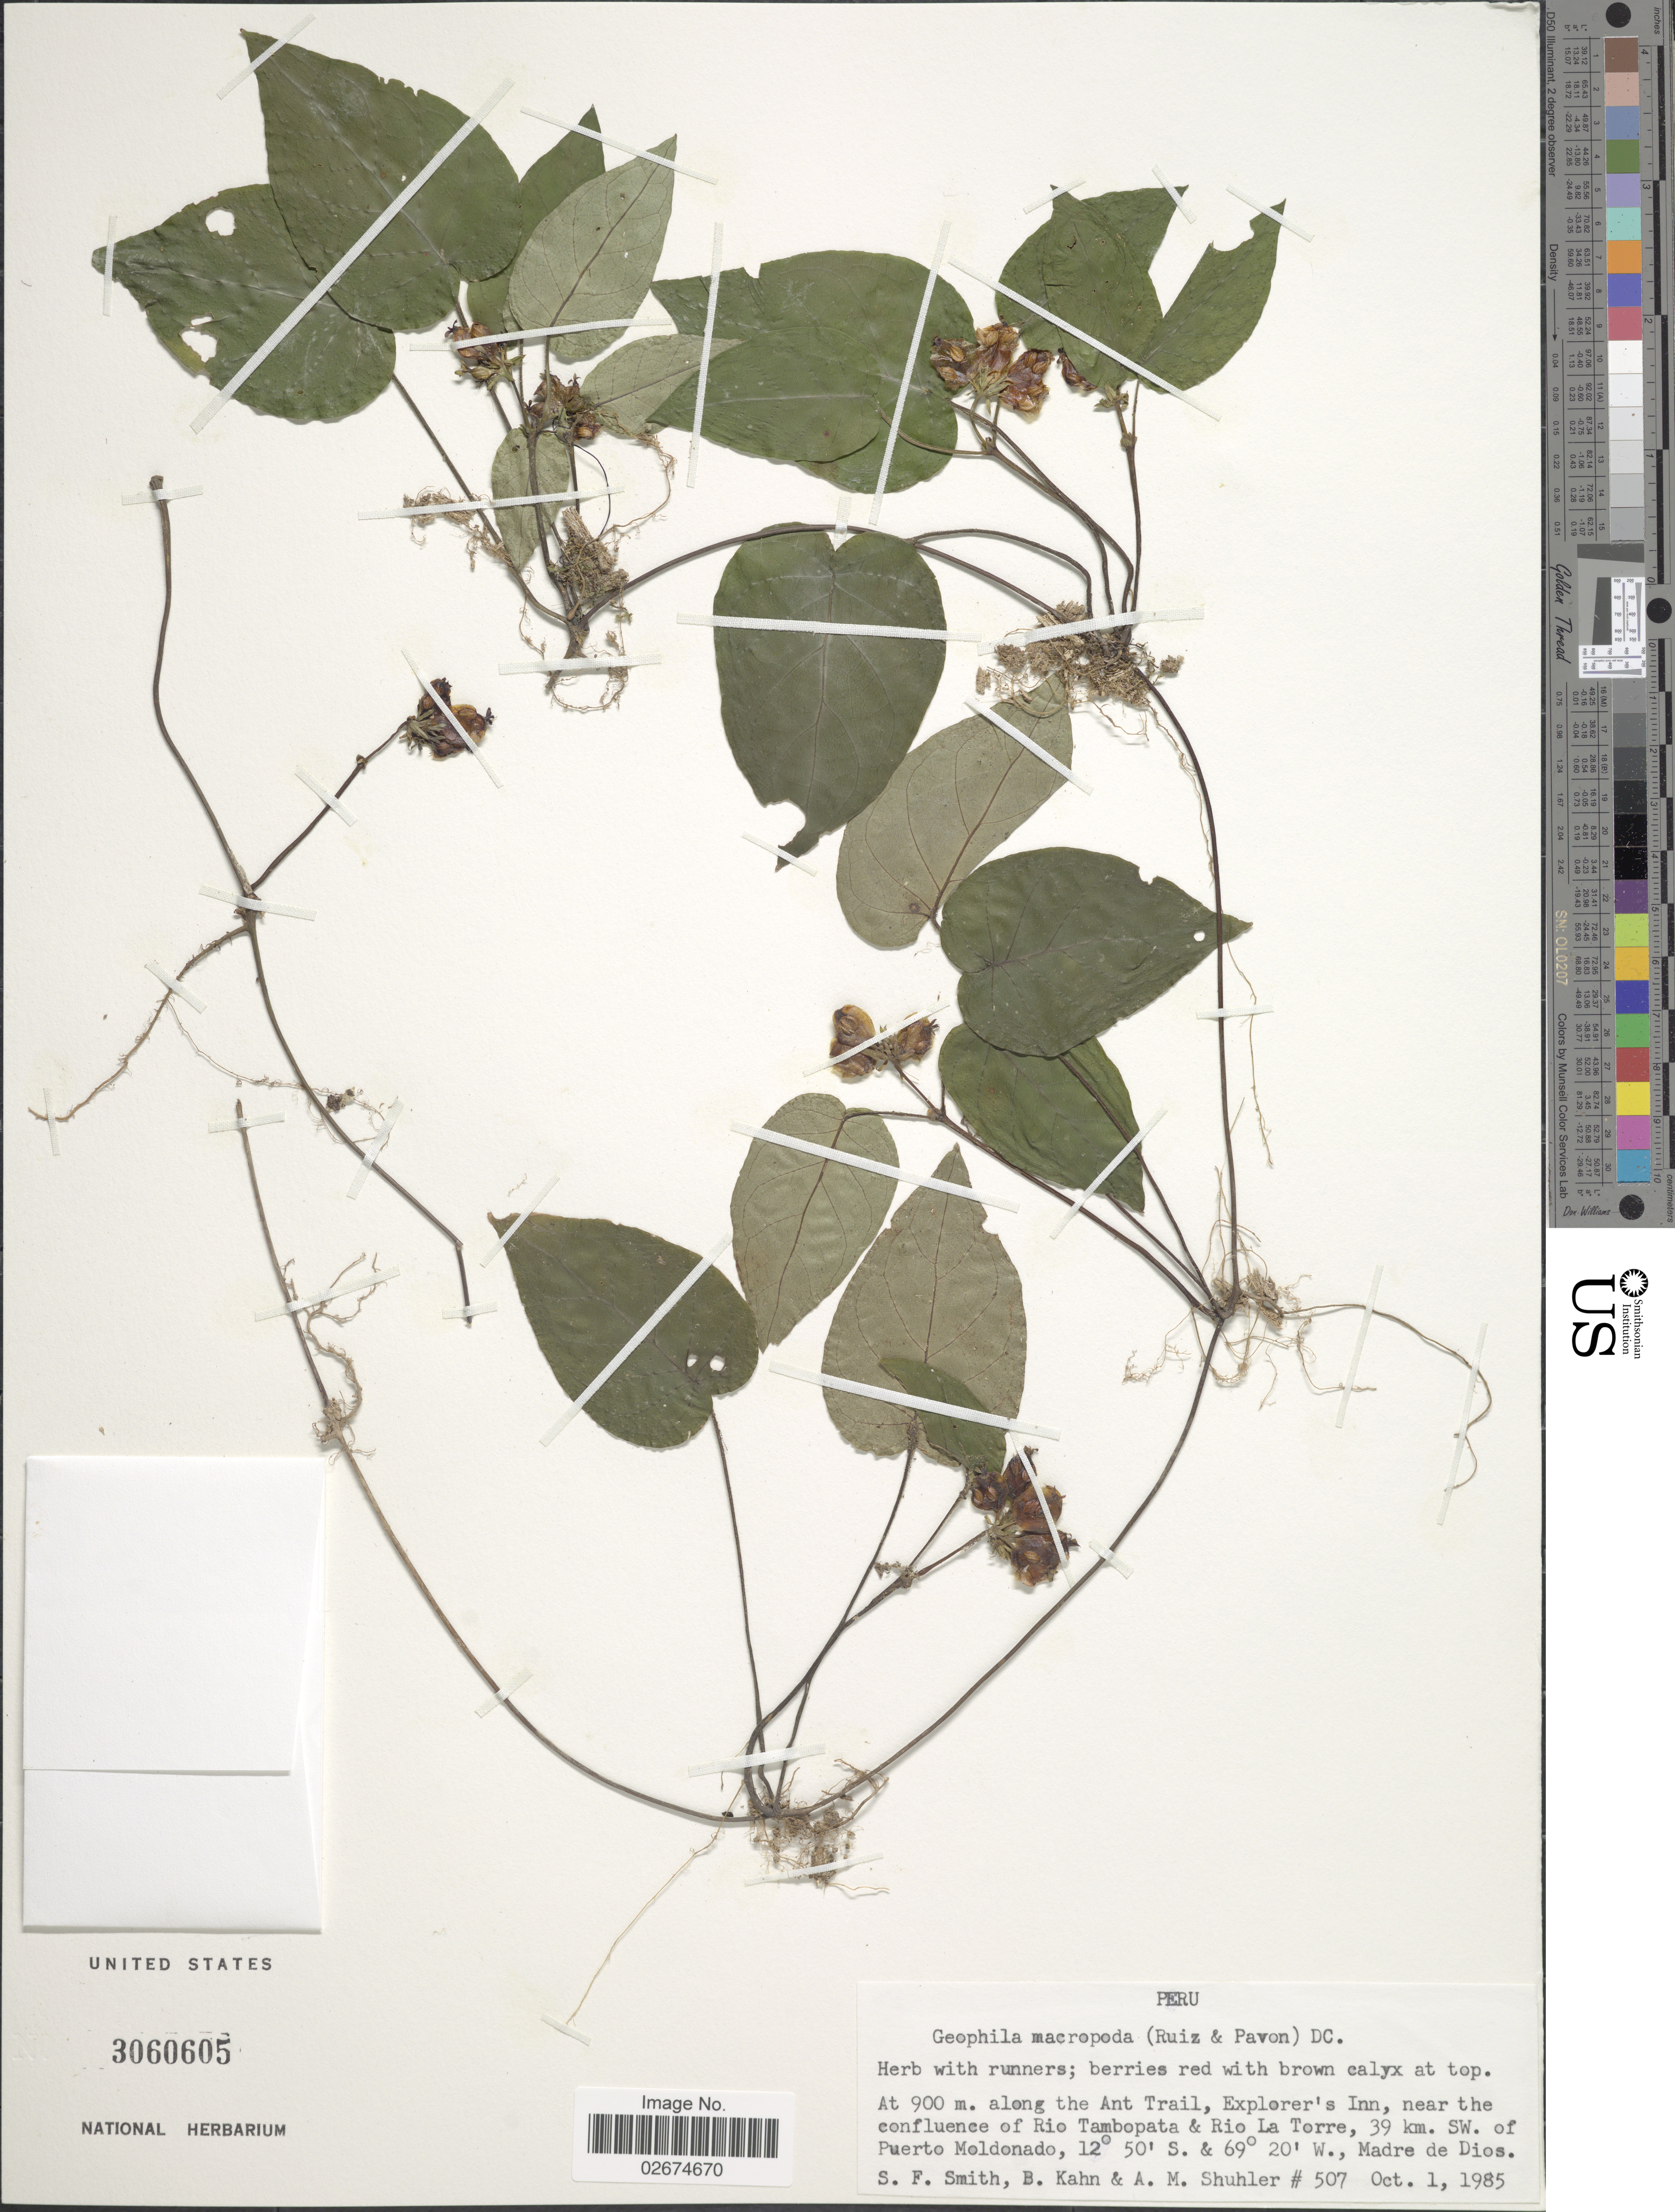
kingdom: Plantae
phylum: Tracheophyta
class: Magnoliopsida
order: Gentianales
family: Rubiaceae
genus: Geophila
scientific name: Geophila macropoda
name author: (Ruiz & Pav.) DC.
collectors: S.F. Smith, B. Kahn & A. Shuhler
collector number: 507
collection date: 1985-10-01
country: Peru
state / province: Madre de Dios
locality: At 900 m. along the Ant Trail, Explorer's Inn, nar the confluence of Rio Tambopata & Rio La Torre, 39 km. S. of Puerto Moldonado, Madre de Dios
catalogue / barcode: US 3060605